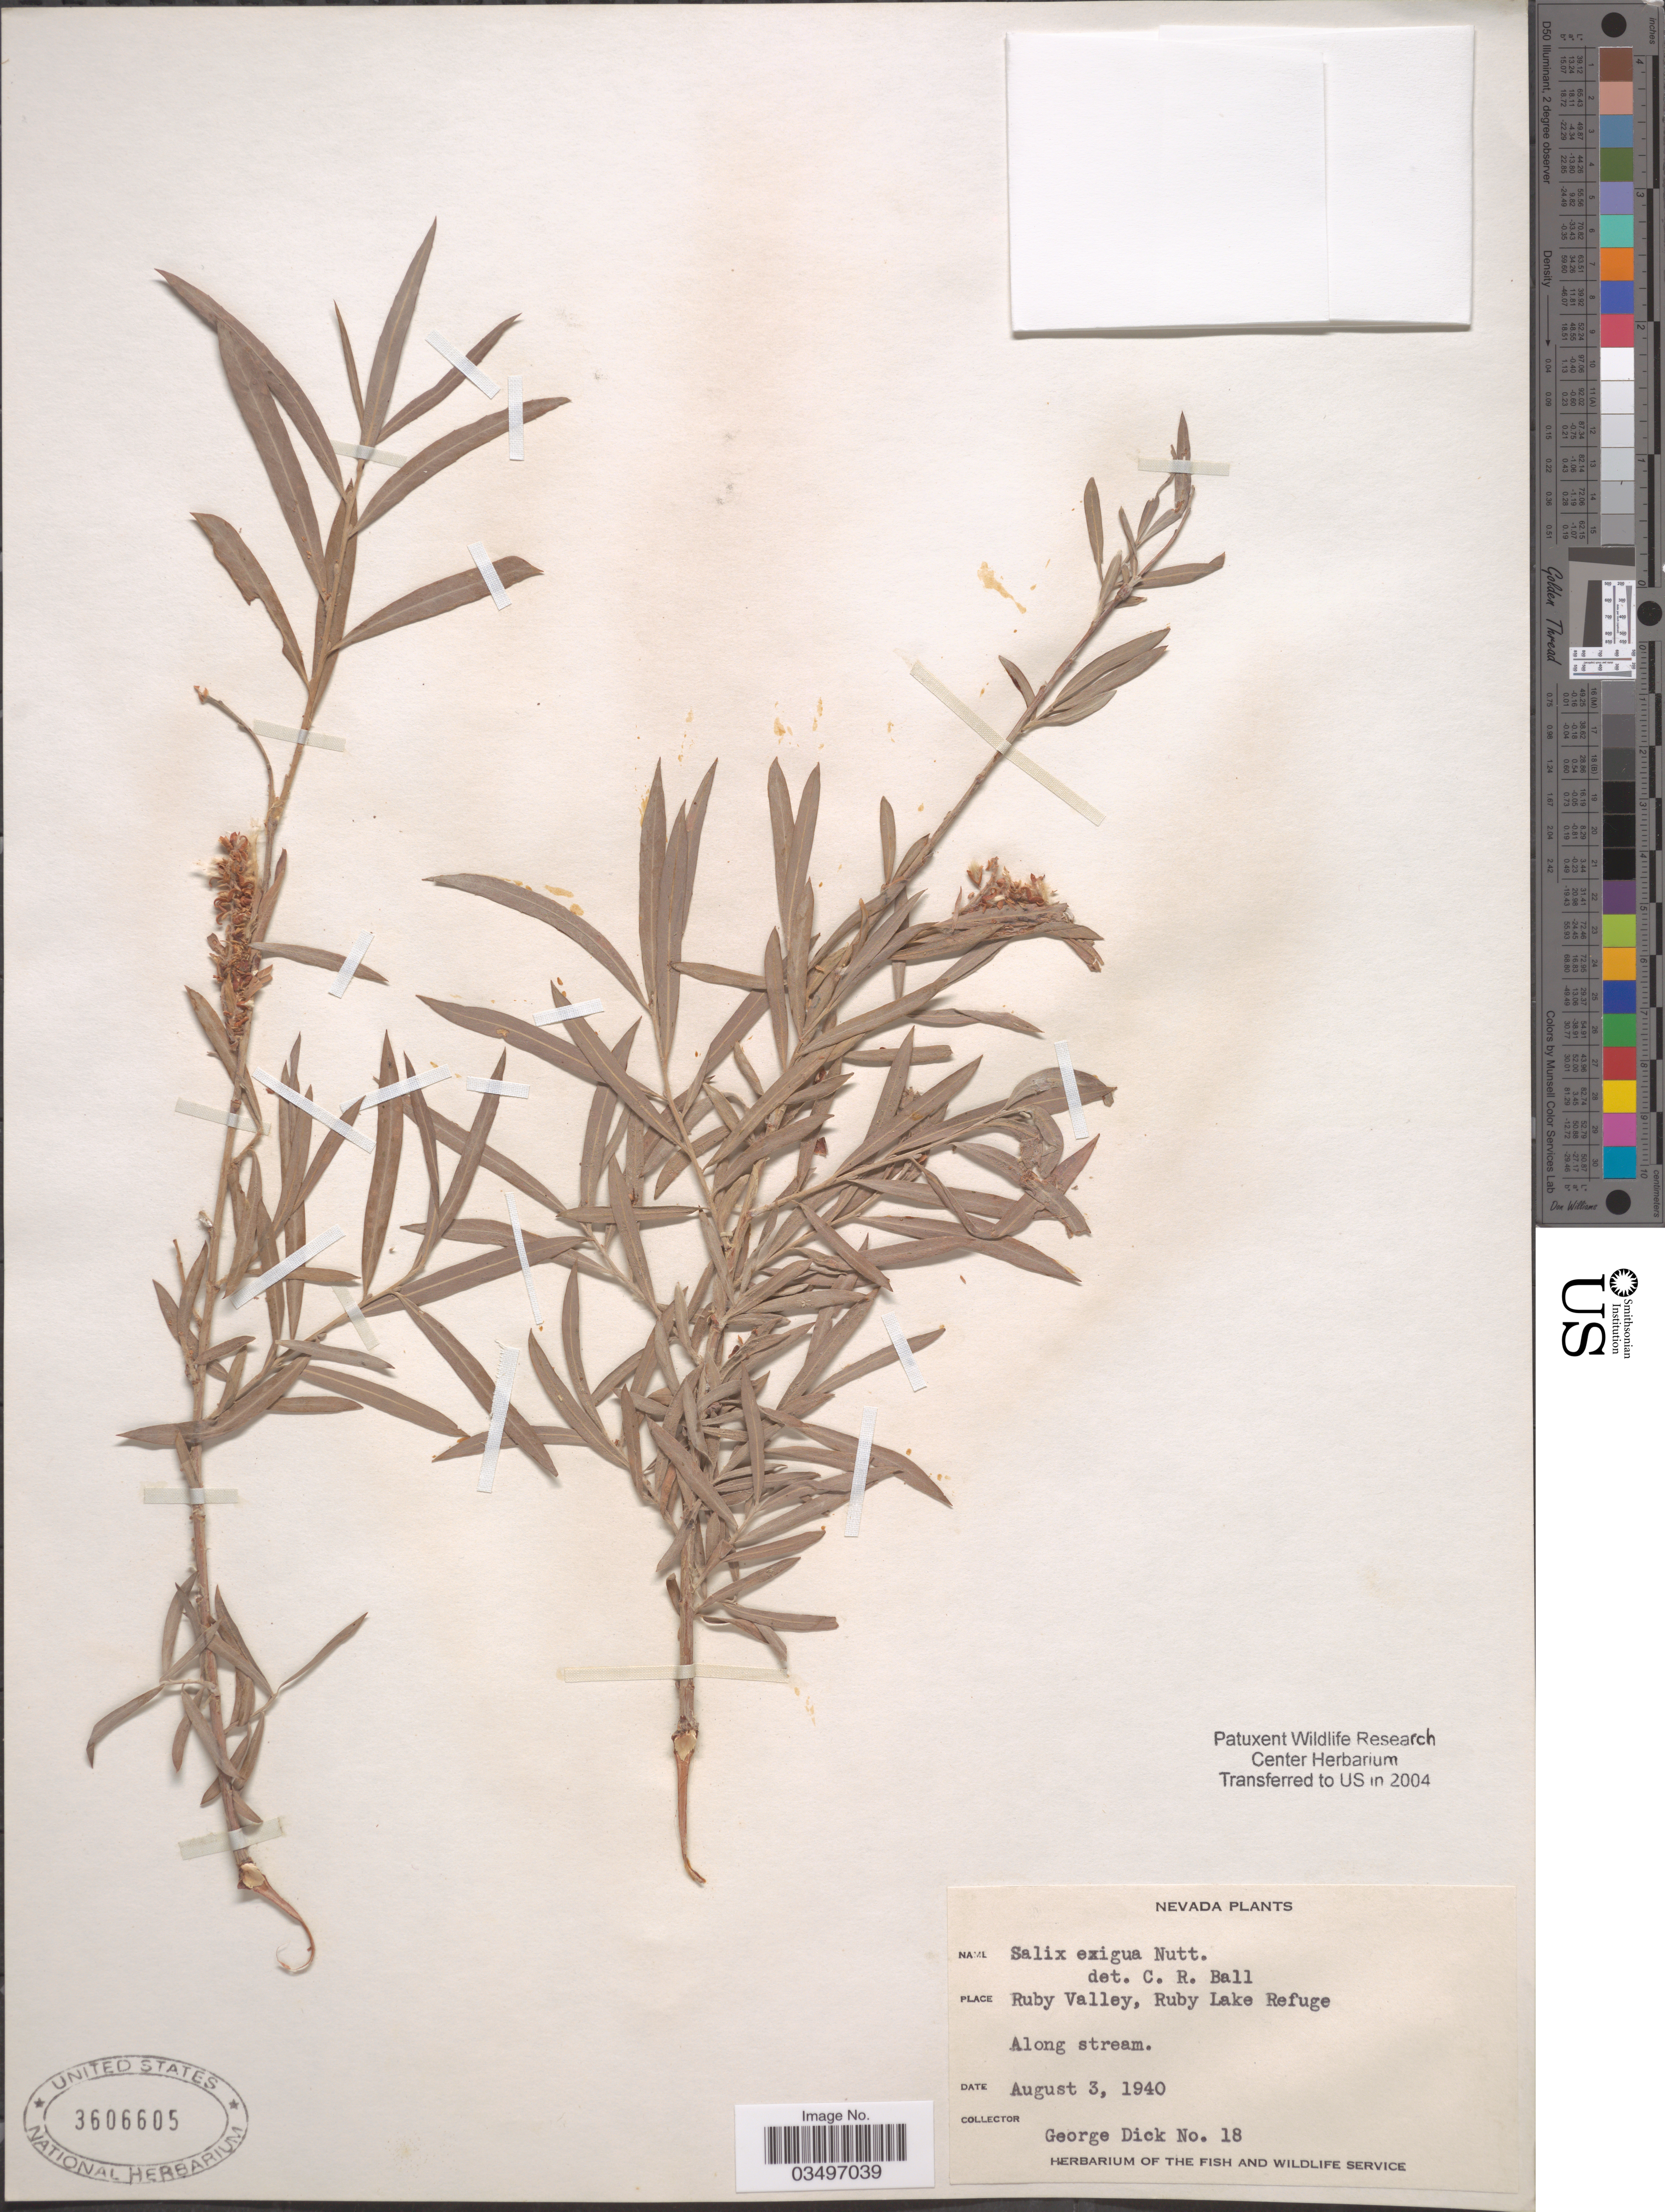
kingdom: Plantae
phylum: Tracheophyta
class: Magnoliopsida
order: Malpighiales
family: Salicaceae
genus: Salix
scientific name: Salix exigua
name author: Nutt.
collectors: G. Dick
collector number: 18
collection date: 1940-08-03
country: United States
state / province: Nevada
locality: Ruby Valley, Ruby Lake Refuge.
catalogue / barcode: US 3606605